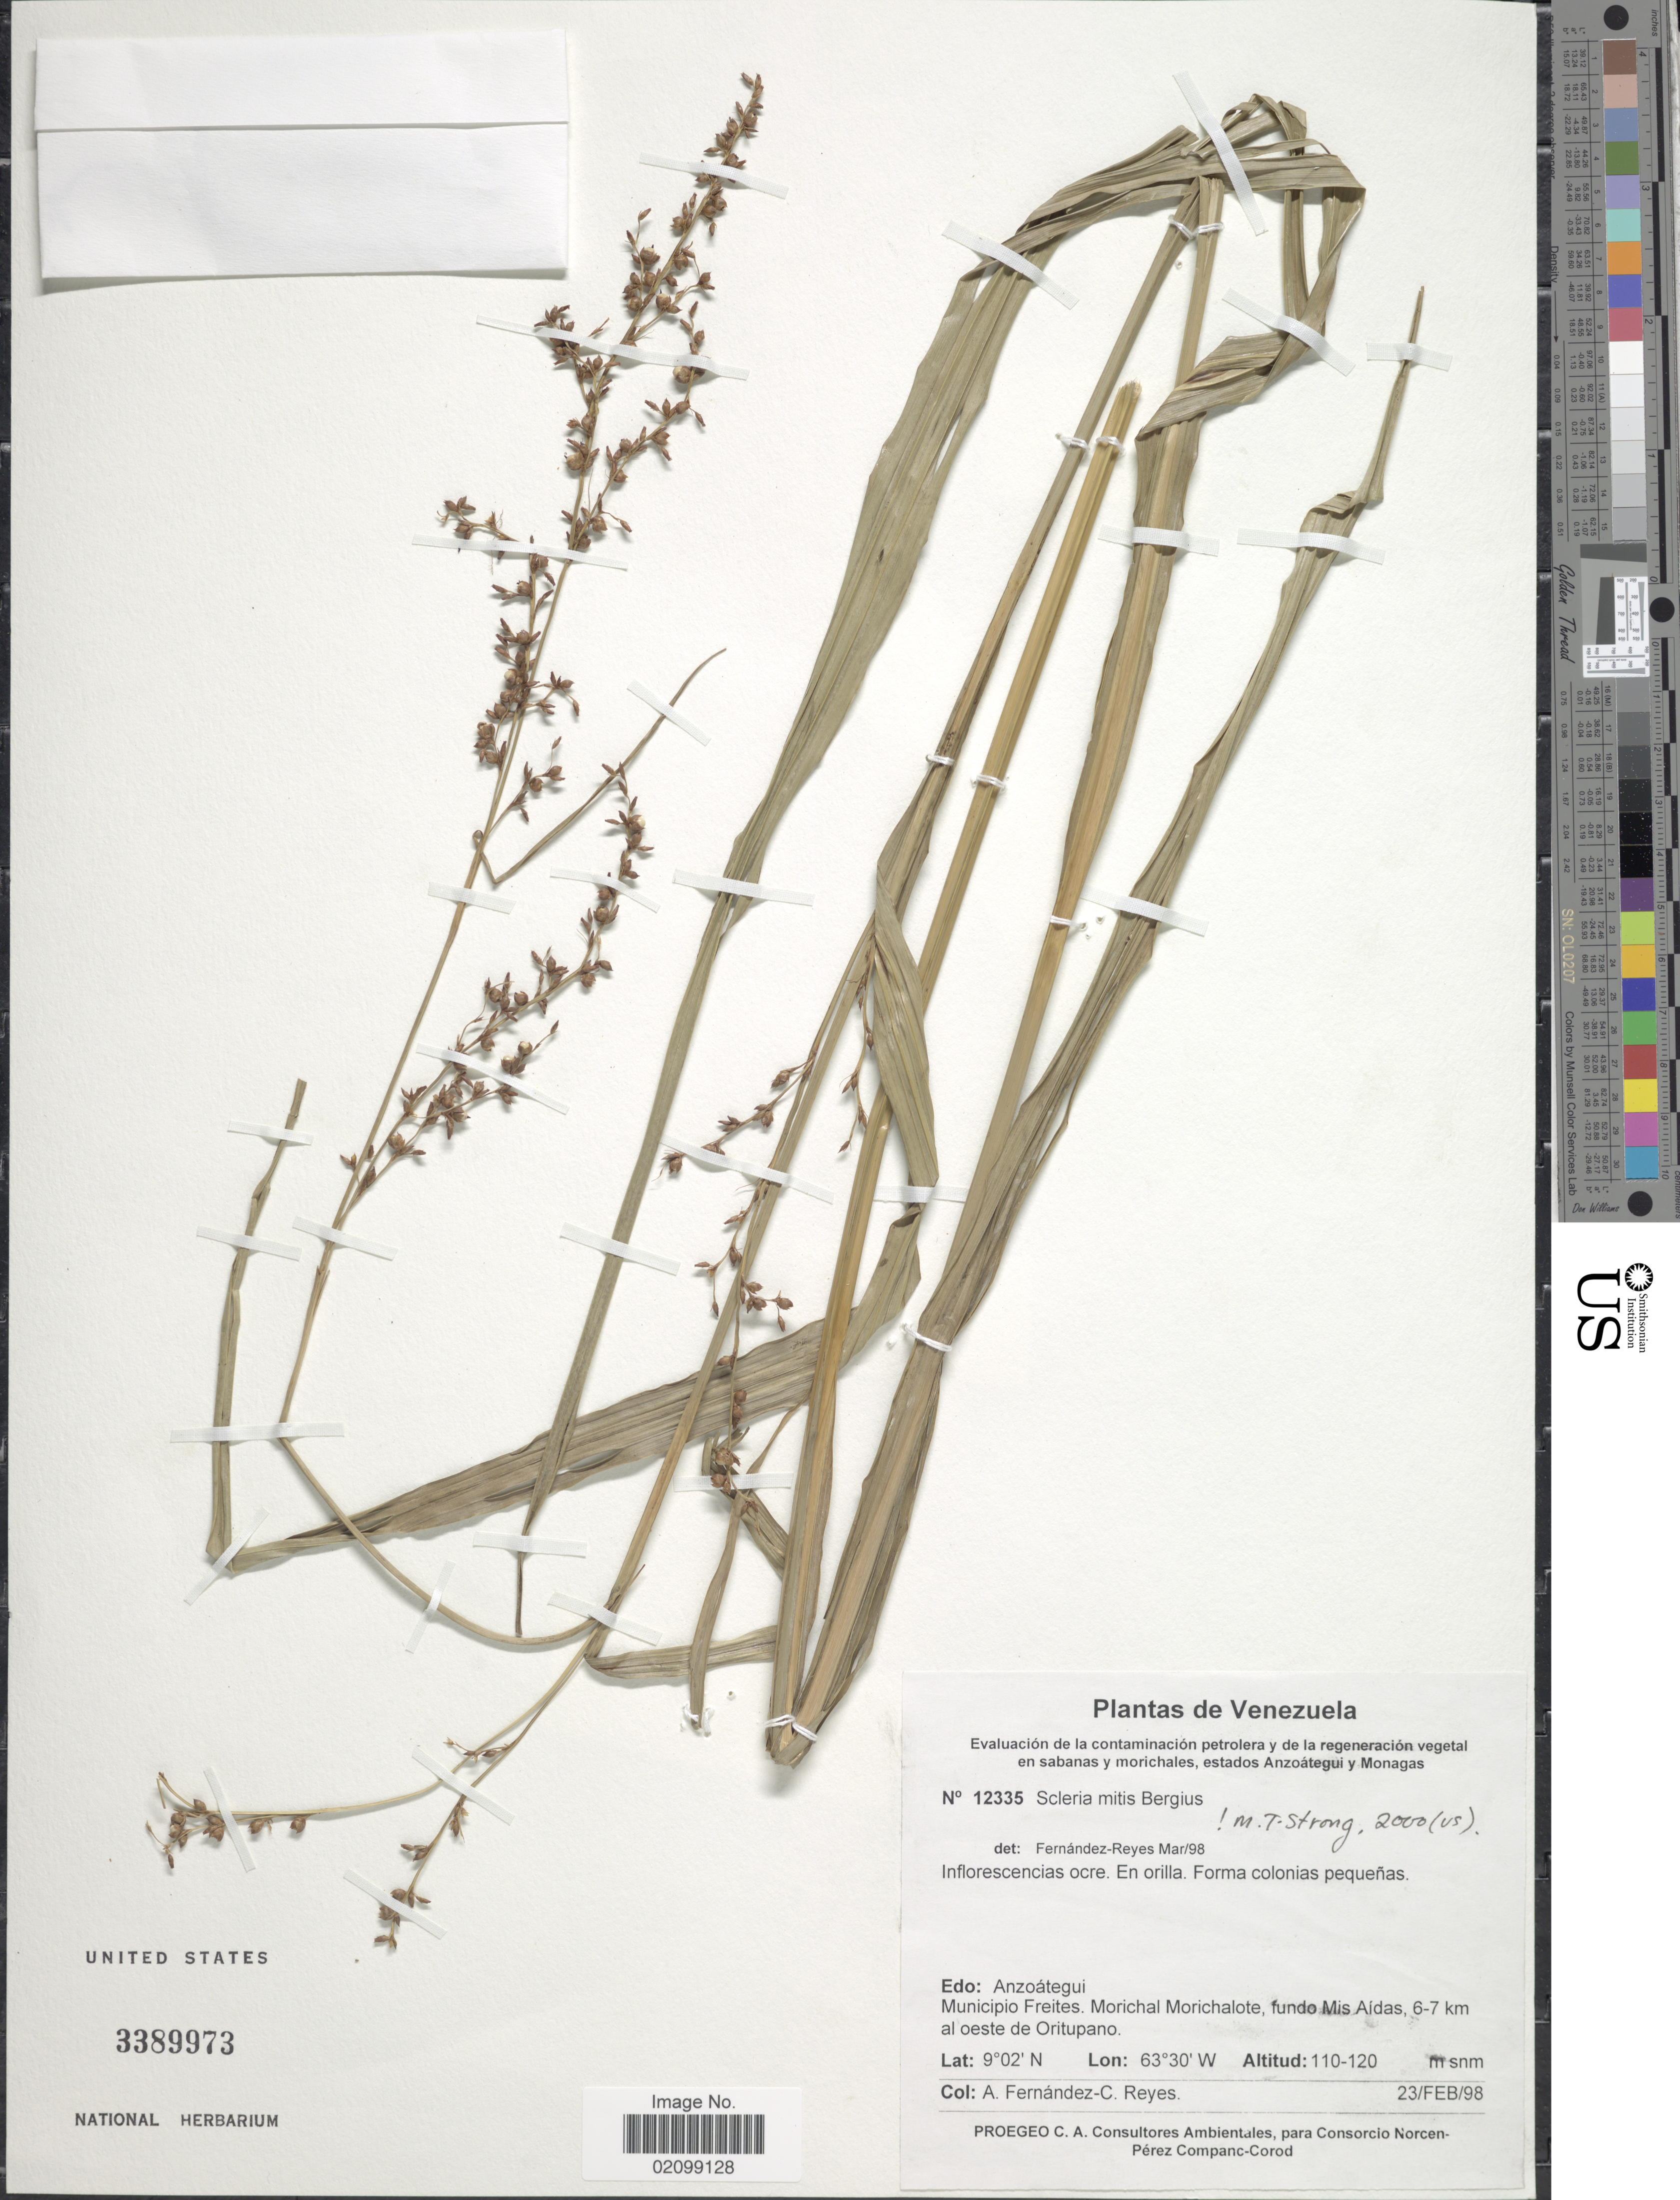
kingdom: Plantae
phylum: Tracheophyta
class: Liliopsida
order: Poales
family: Cyperaceae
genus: Scleria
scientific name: Scleria mitis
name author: P.J. Bergius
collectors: A. Fernández & C. Reyes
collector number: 12335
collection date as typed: Transcribed d/m/y: 23/2/98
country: Venezuela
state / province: Anzoategui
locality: Edo: Anzoategui, Municipio Freitas. Morichal Morichalote, fundo Mis Aidas, 6-7 km al oeste de Oritupano.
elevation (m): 110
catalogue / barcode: US 3389973